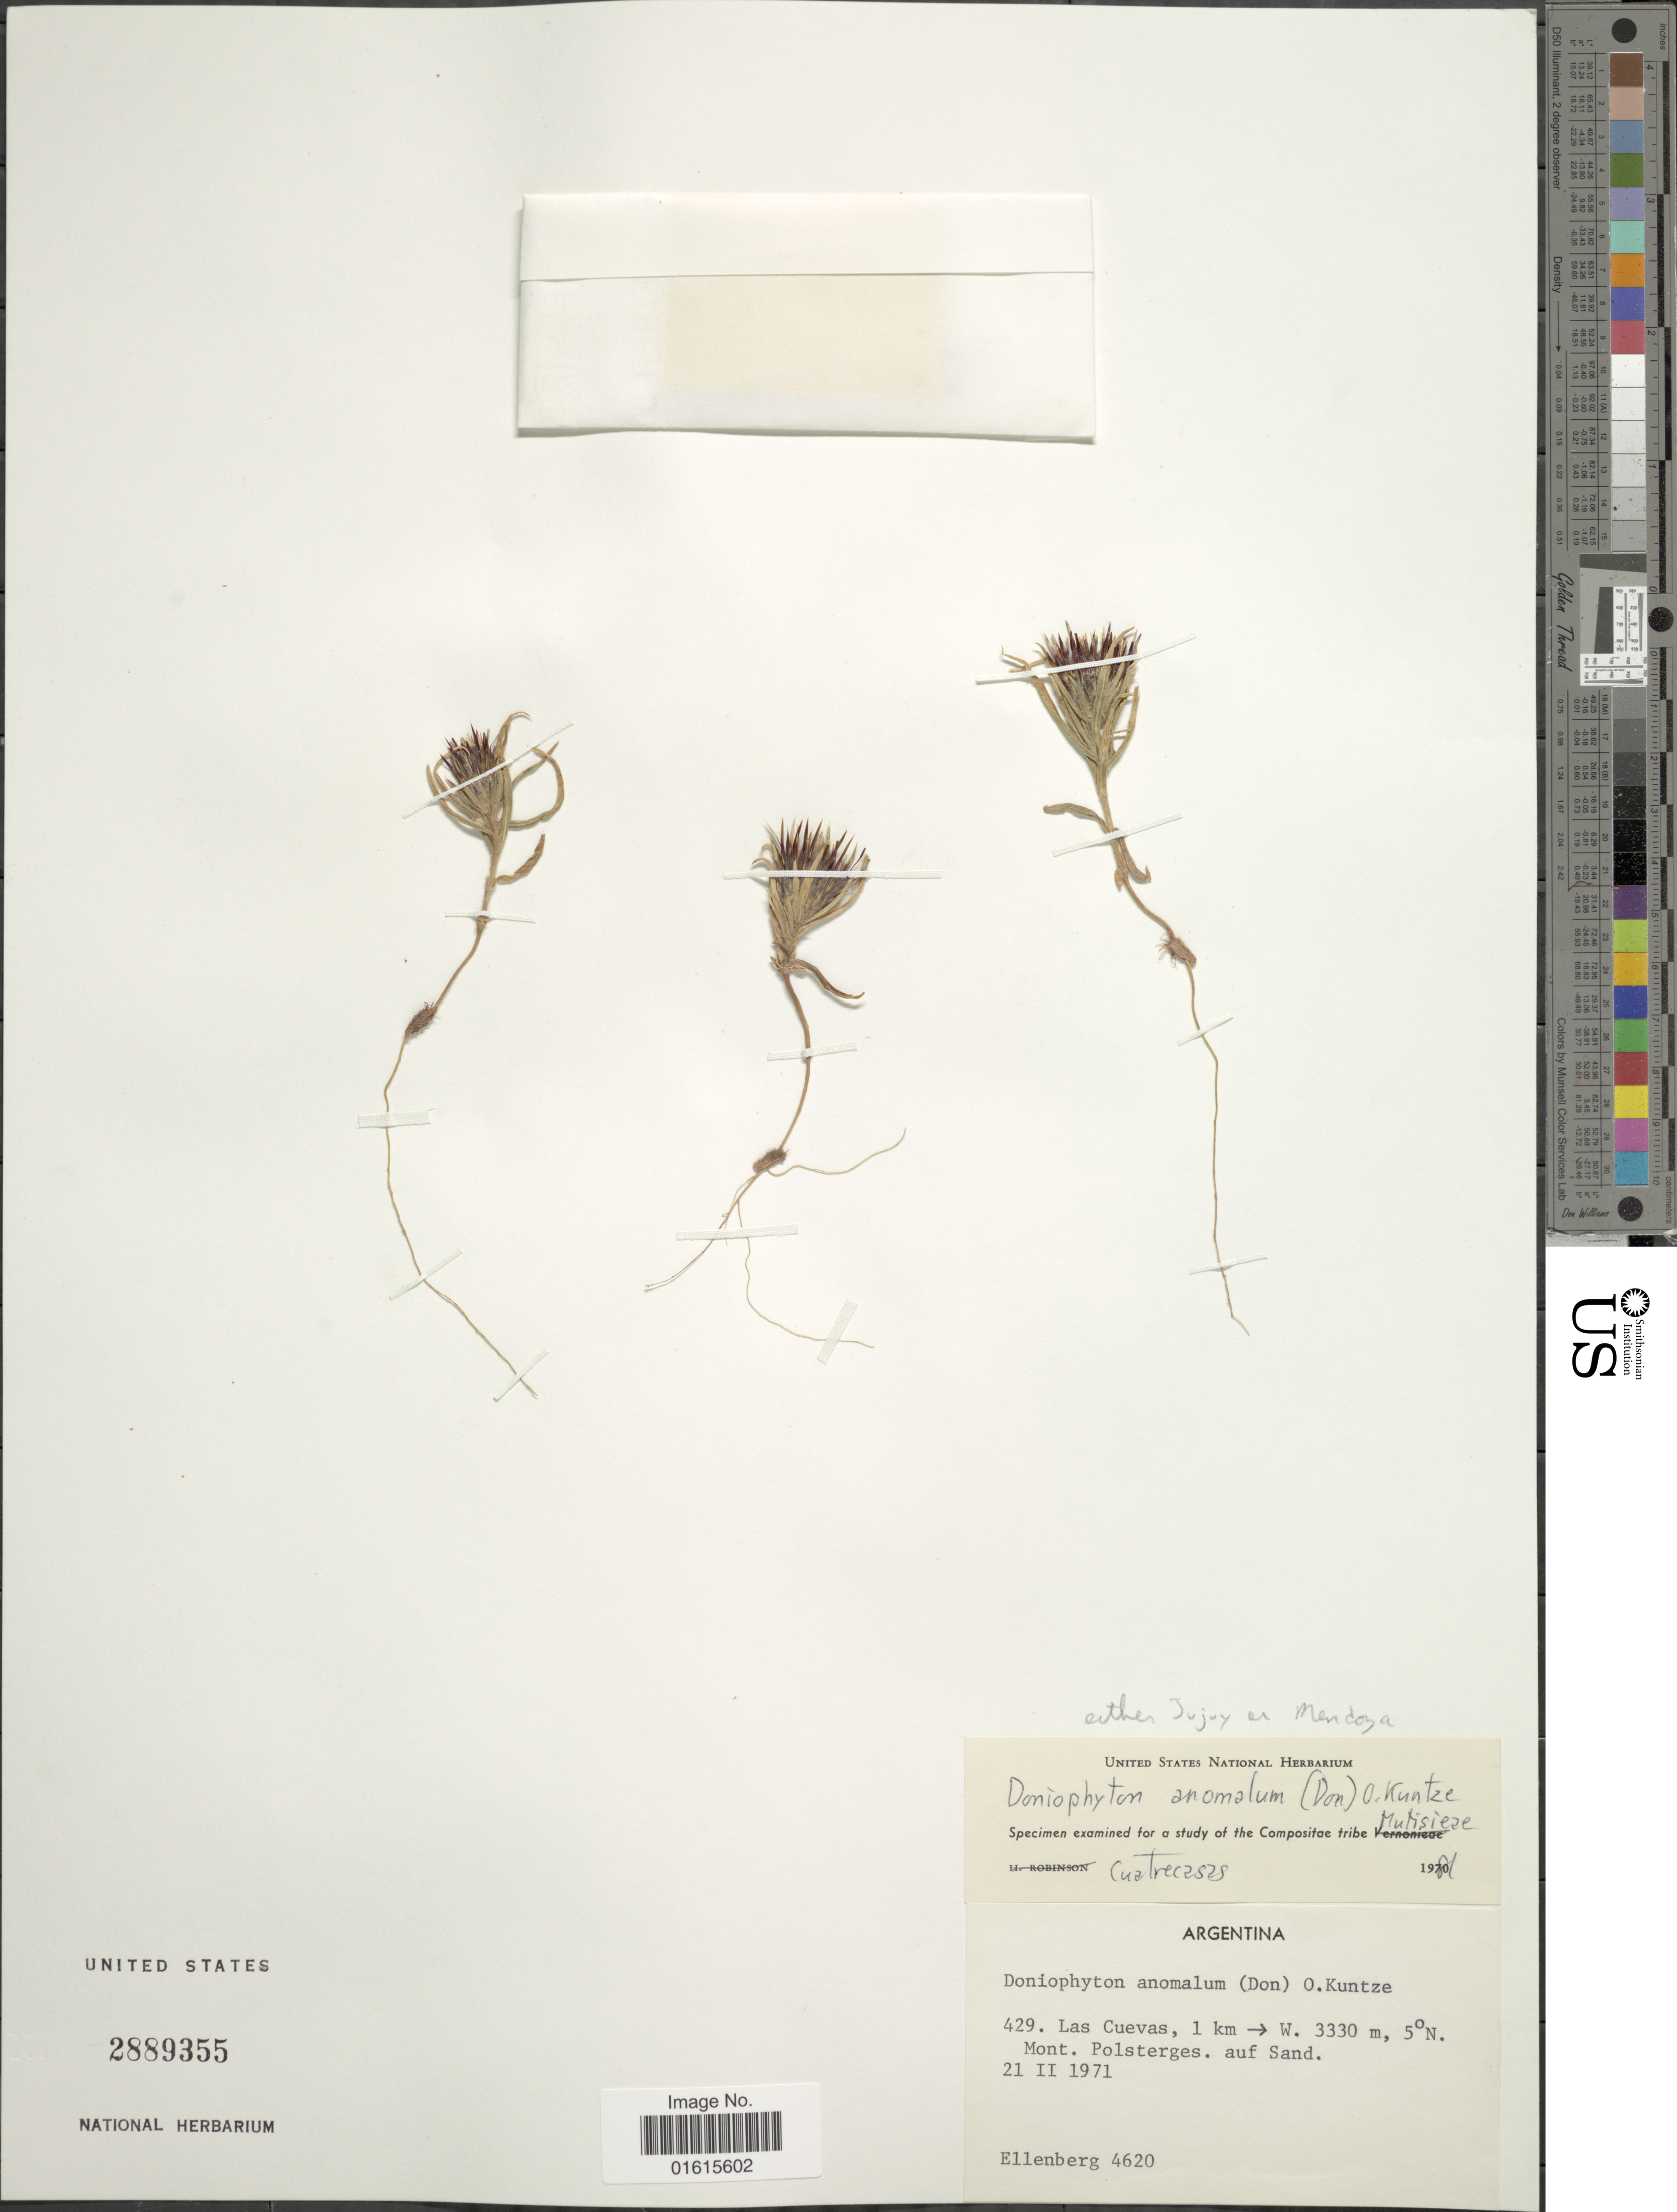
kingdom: Plantae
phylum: Tracheophyta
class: Magnoliopsida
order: Asterales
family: Asteraceae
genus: Doniophyton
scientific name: Doniophyton anomalum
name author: (D. Don) Kurtz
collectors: H. Ellenberg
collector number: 4620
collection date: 1971-02-21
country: Argentina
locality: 429. Las Cuevas, 1 km W. 3330 m, 5° N. Mont. Polsterges. auf Sand.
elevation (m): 3330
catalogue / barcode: US 2889355